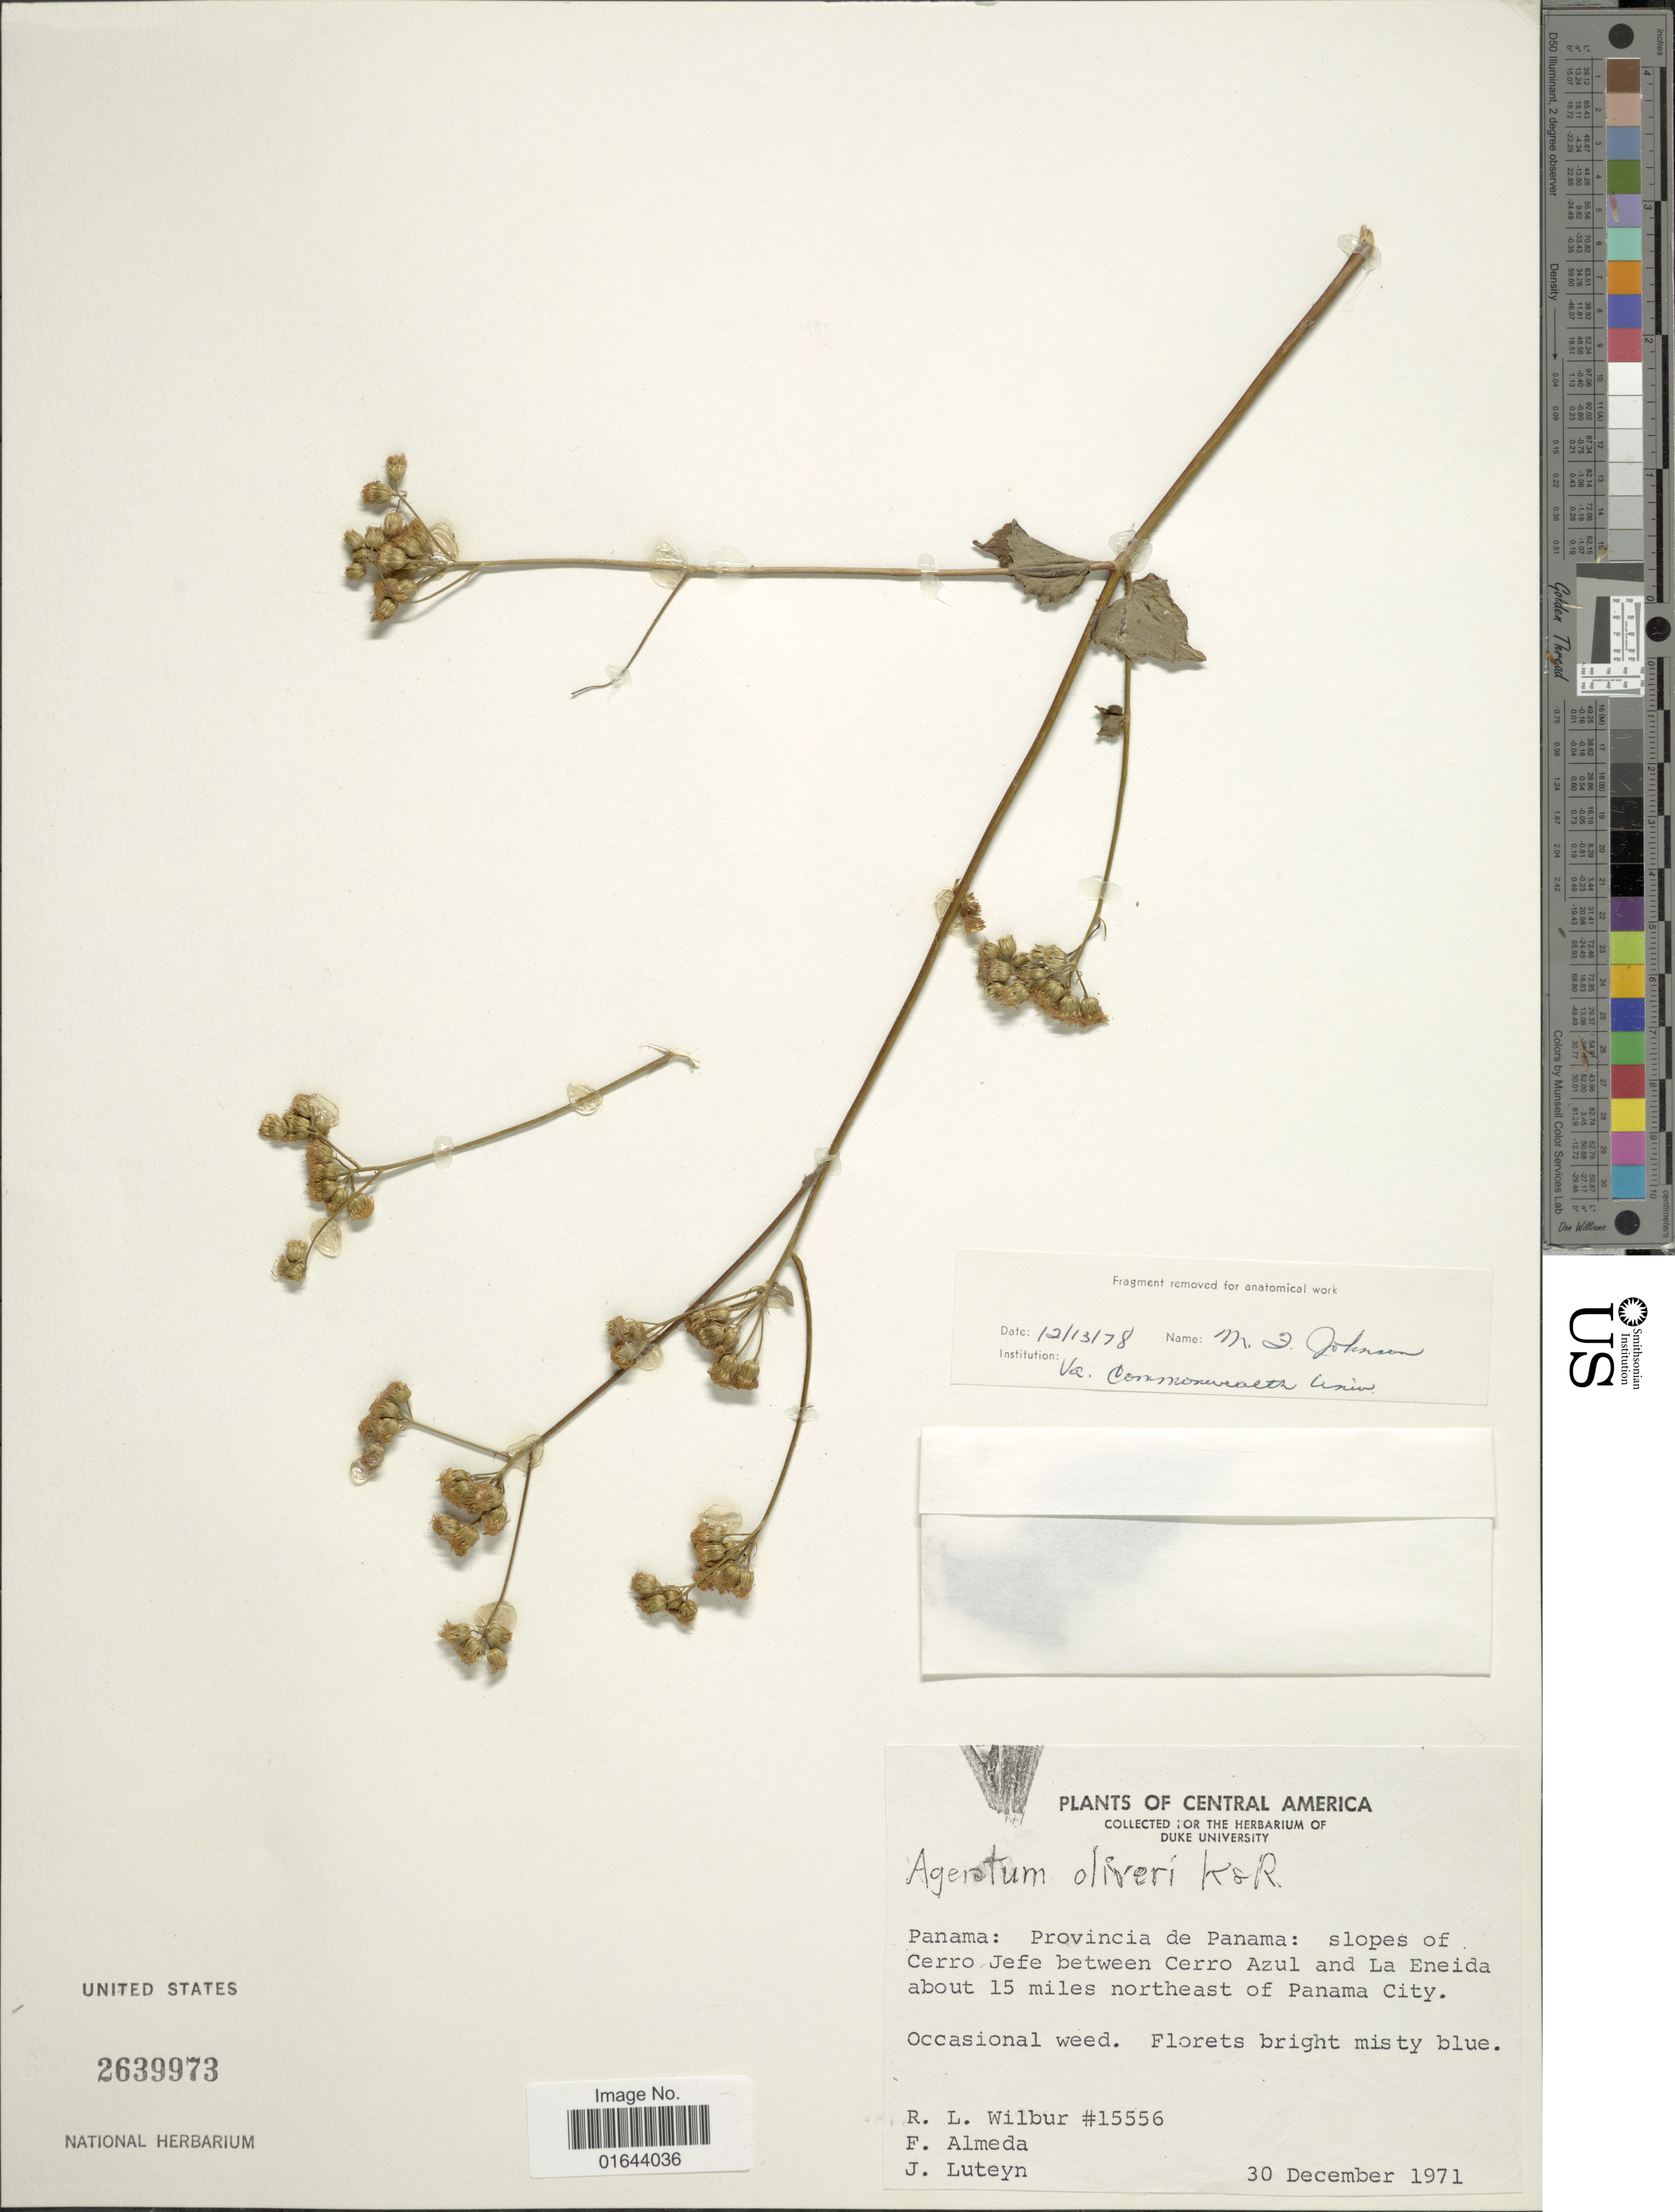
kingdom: Plantae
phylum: Tracheophyta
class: Magnoliopsida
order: Asterales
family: Asteraceae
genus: Ageratum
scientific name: Ageratum oerstedii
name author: B.L. Rob.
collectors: R. L. Wilbur, F. Almeda & J. L. Luteyn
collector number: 15556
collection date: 1971-12-30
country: Panama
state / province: Panamá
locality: Central America, Panama: Provincia de Panama: slopes of Cerrof Jefe between Cerro Zaul and La Eneida about 15 miles northeast of Panama City.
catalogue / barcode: US 2639973